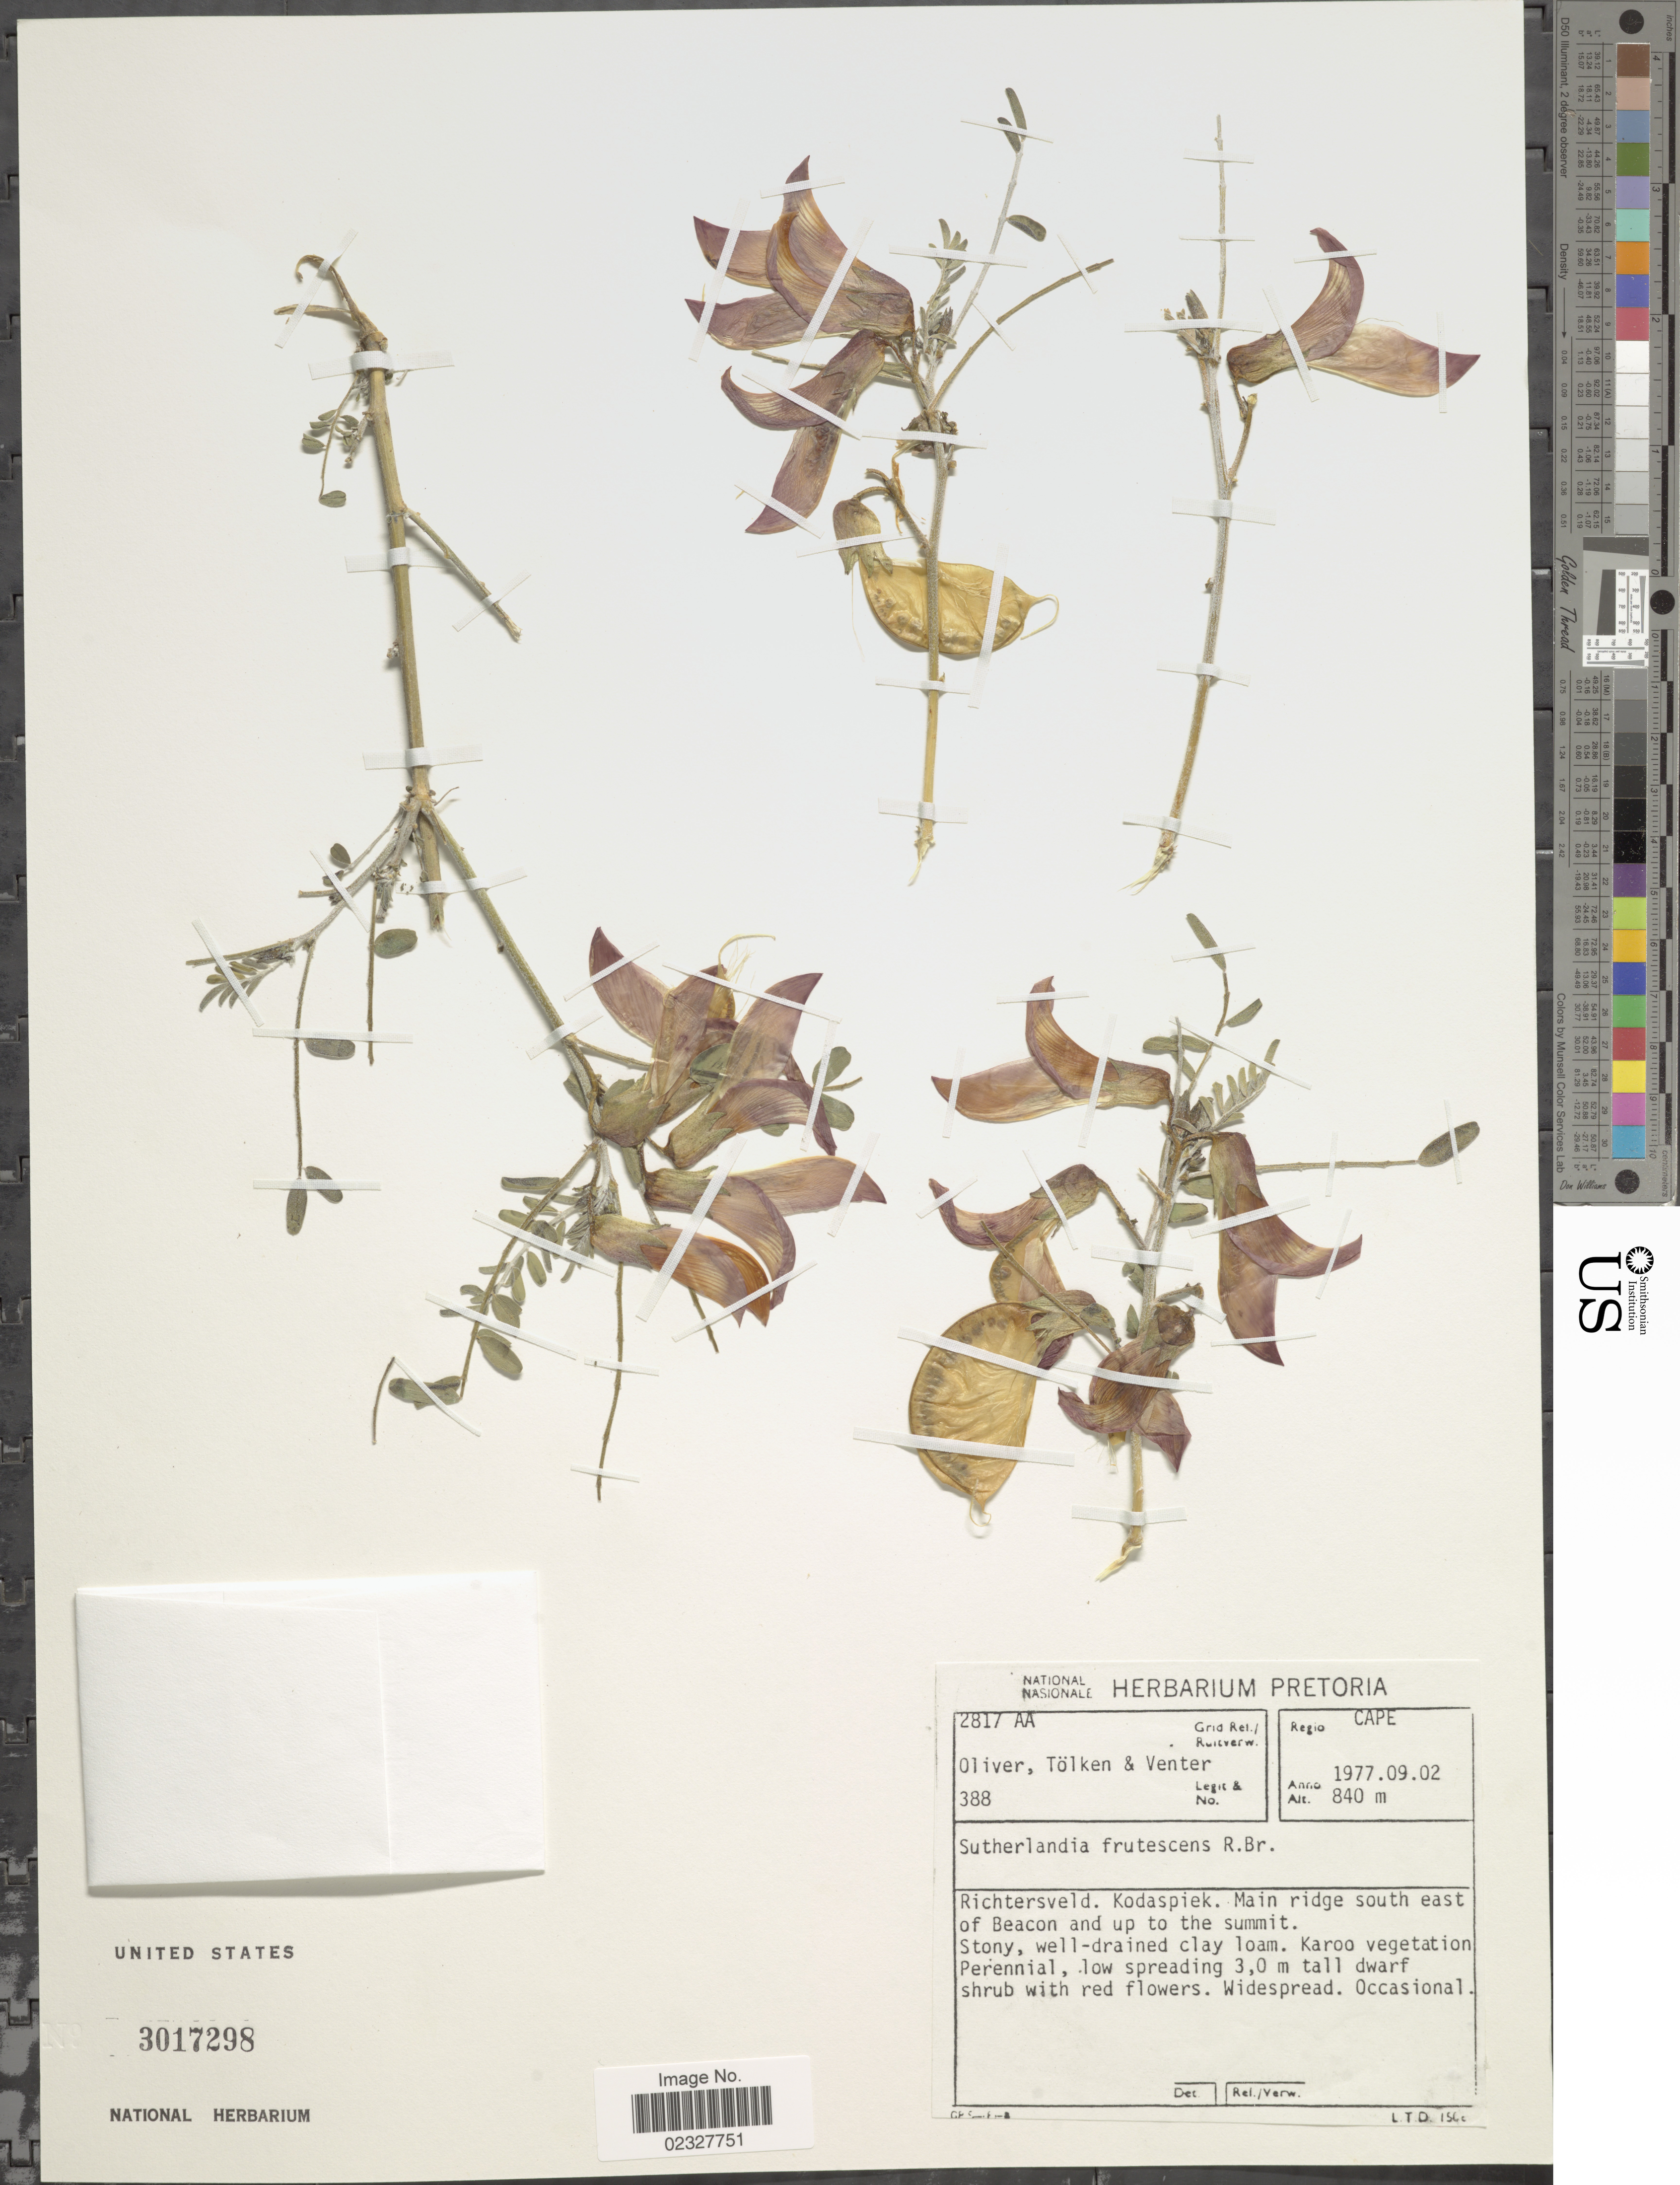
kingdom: Plantae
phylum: Tracheophyta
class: Magnoliopsida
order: Fabales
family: Fabaceae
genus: Sutherlandia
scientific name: Sutherlandia frutescens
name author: (L.) R. Br. ex W.T. Aiton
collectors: Oliver, --, Tolken & -. Venter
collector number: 388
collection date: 1977-09-02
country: South Africa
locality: Regio Cape. Richtersveld, Kodaspiek, Main ridge south east of BEacon and up to the summit.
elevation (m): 840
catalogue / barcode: US 3017298